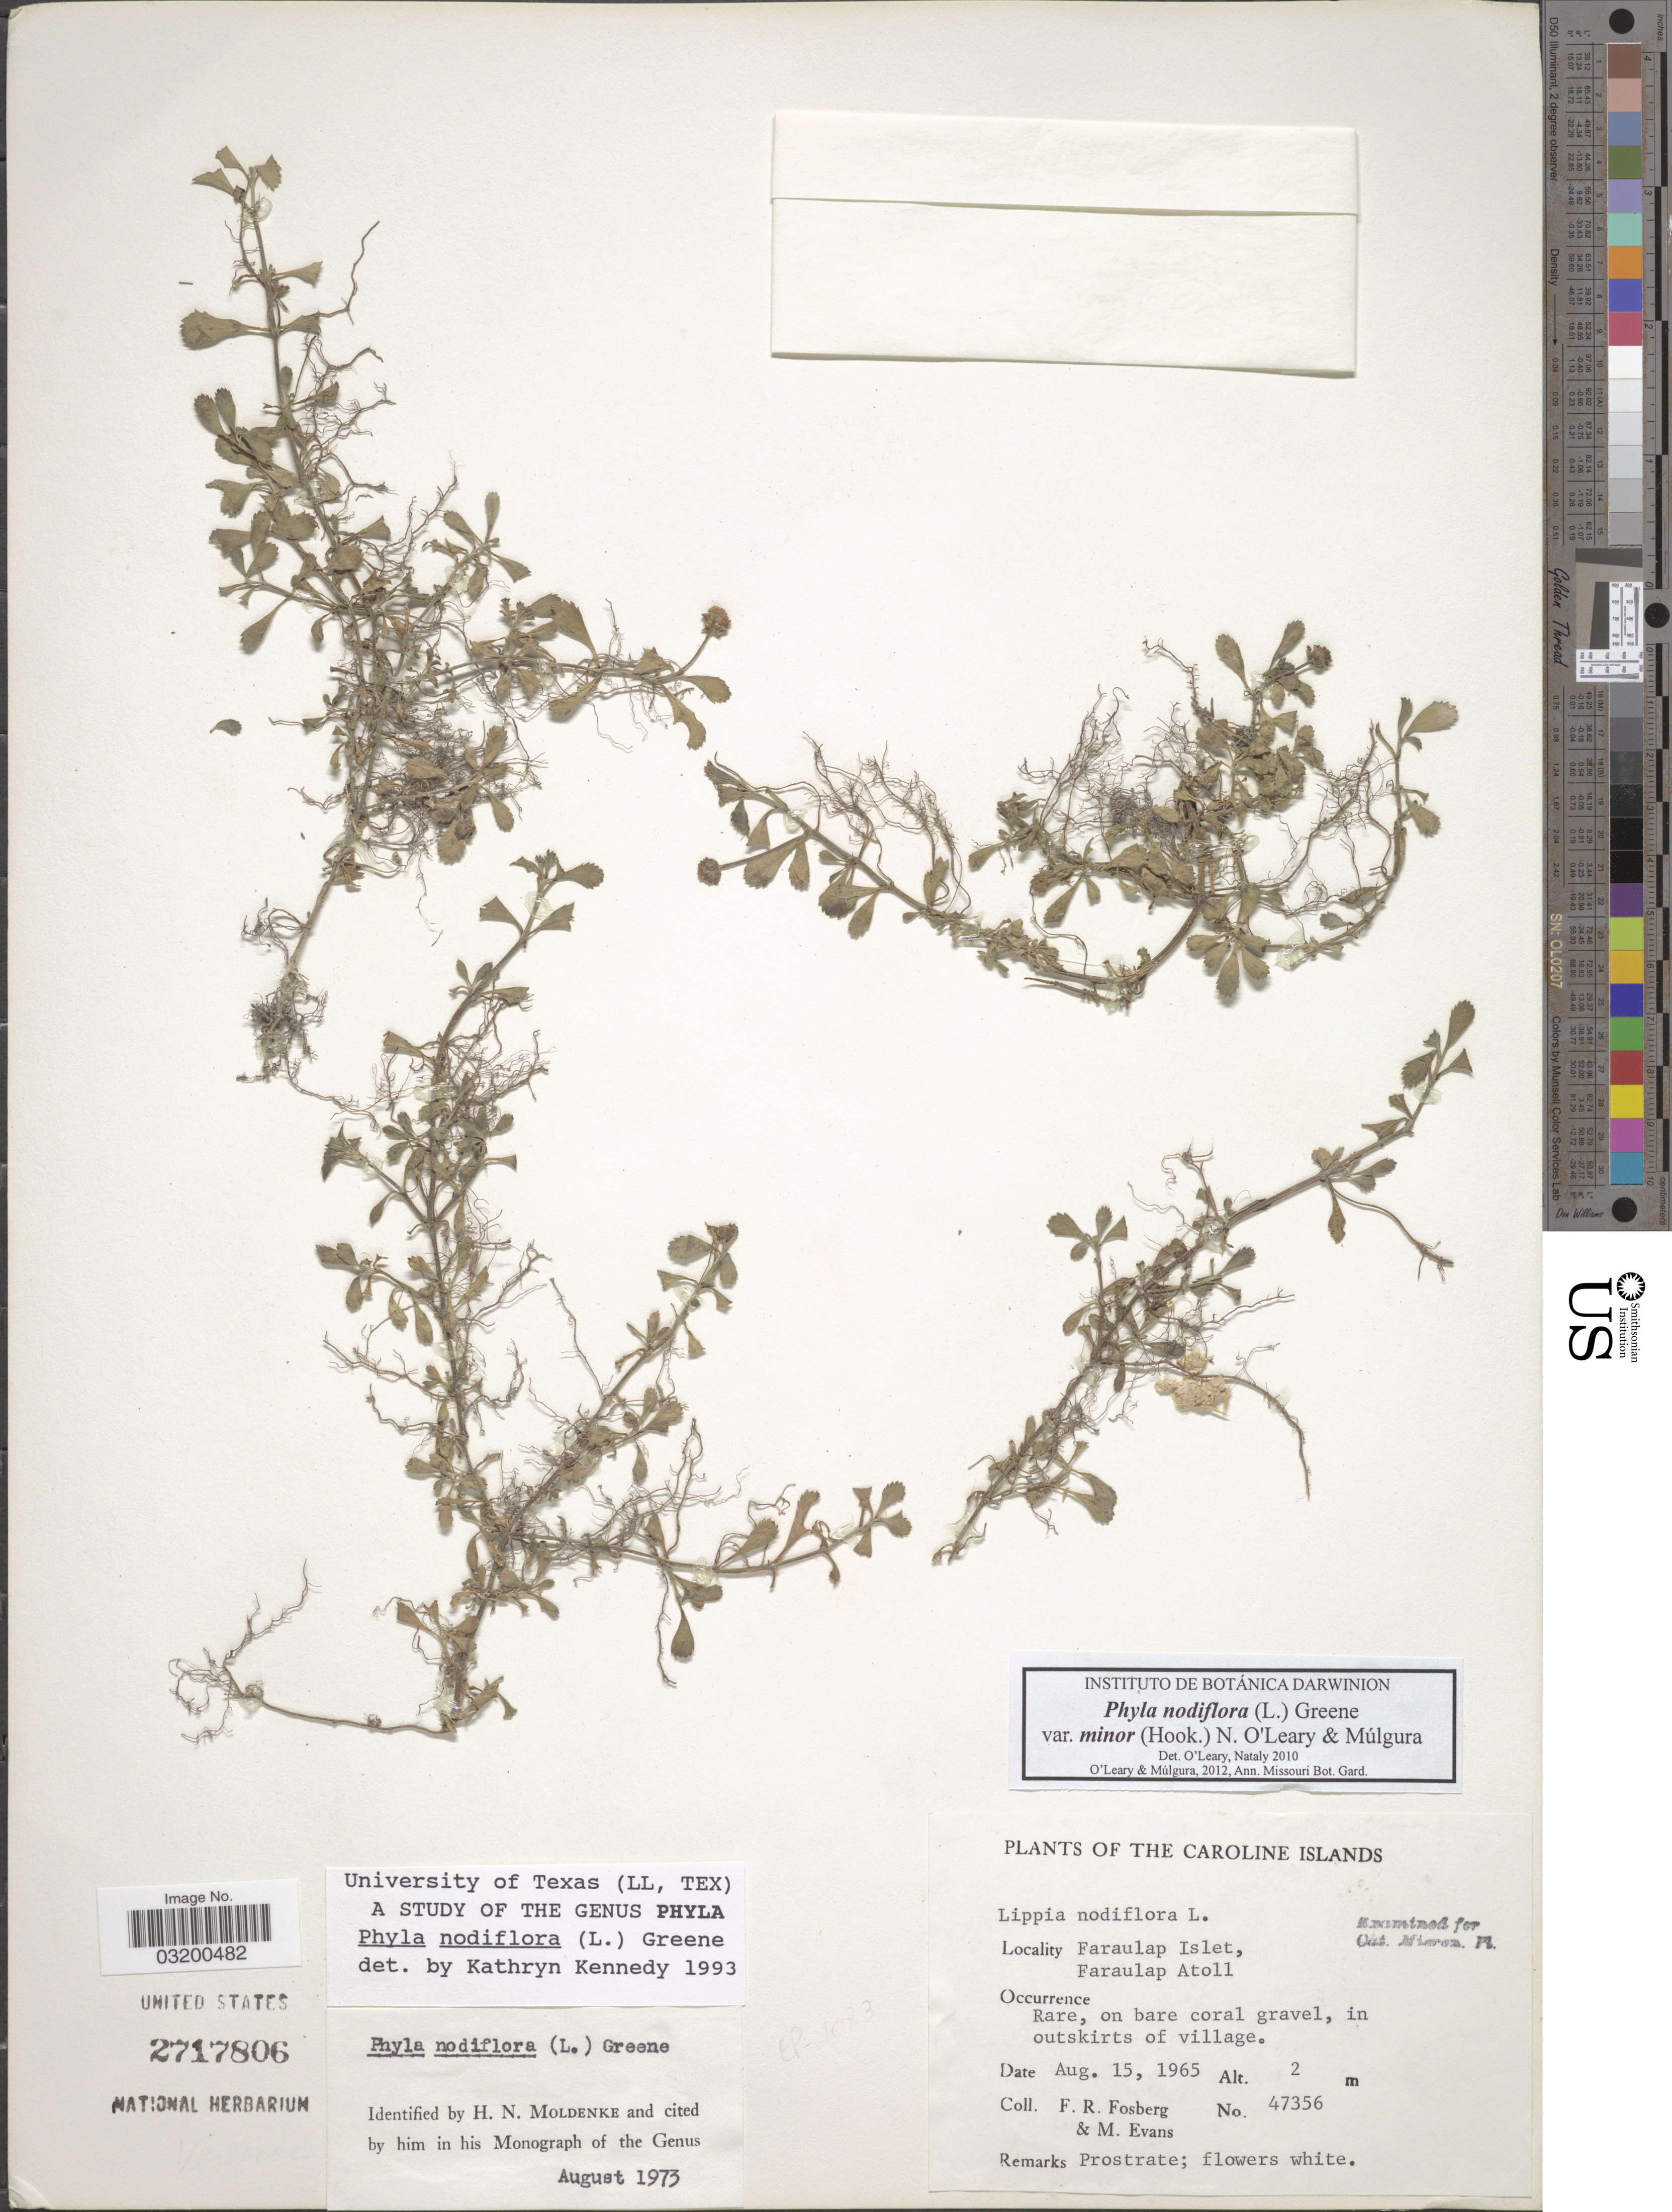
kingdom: Plantae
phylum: Tracheophyta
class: Magnoliopsida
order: Lamiales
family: Verbenaceae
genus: Phyla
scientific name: Phyla nodiflora var. minor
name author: (Hook.) N. O'Leary & Mulgura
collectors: F. R. Fosberg & M. Evans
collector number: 47356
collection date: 1965-08-15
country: Micronesia, Federated States of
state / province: Yap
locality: The Caroline Islands. Faraulap Islet, Faraulap Atoll.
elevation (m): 2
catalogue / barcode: US 2717806